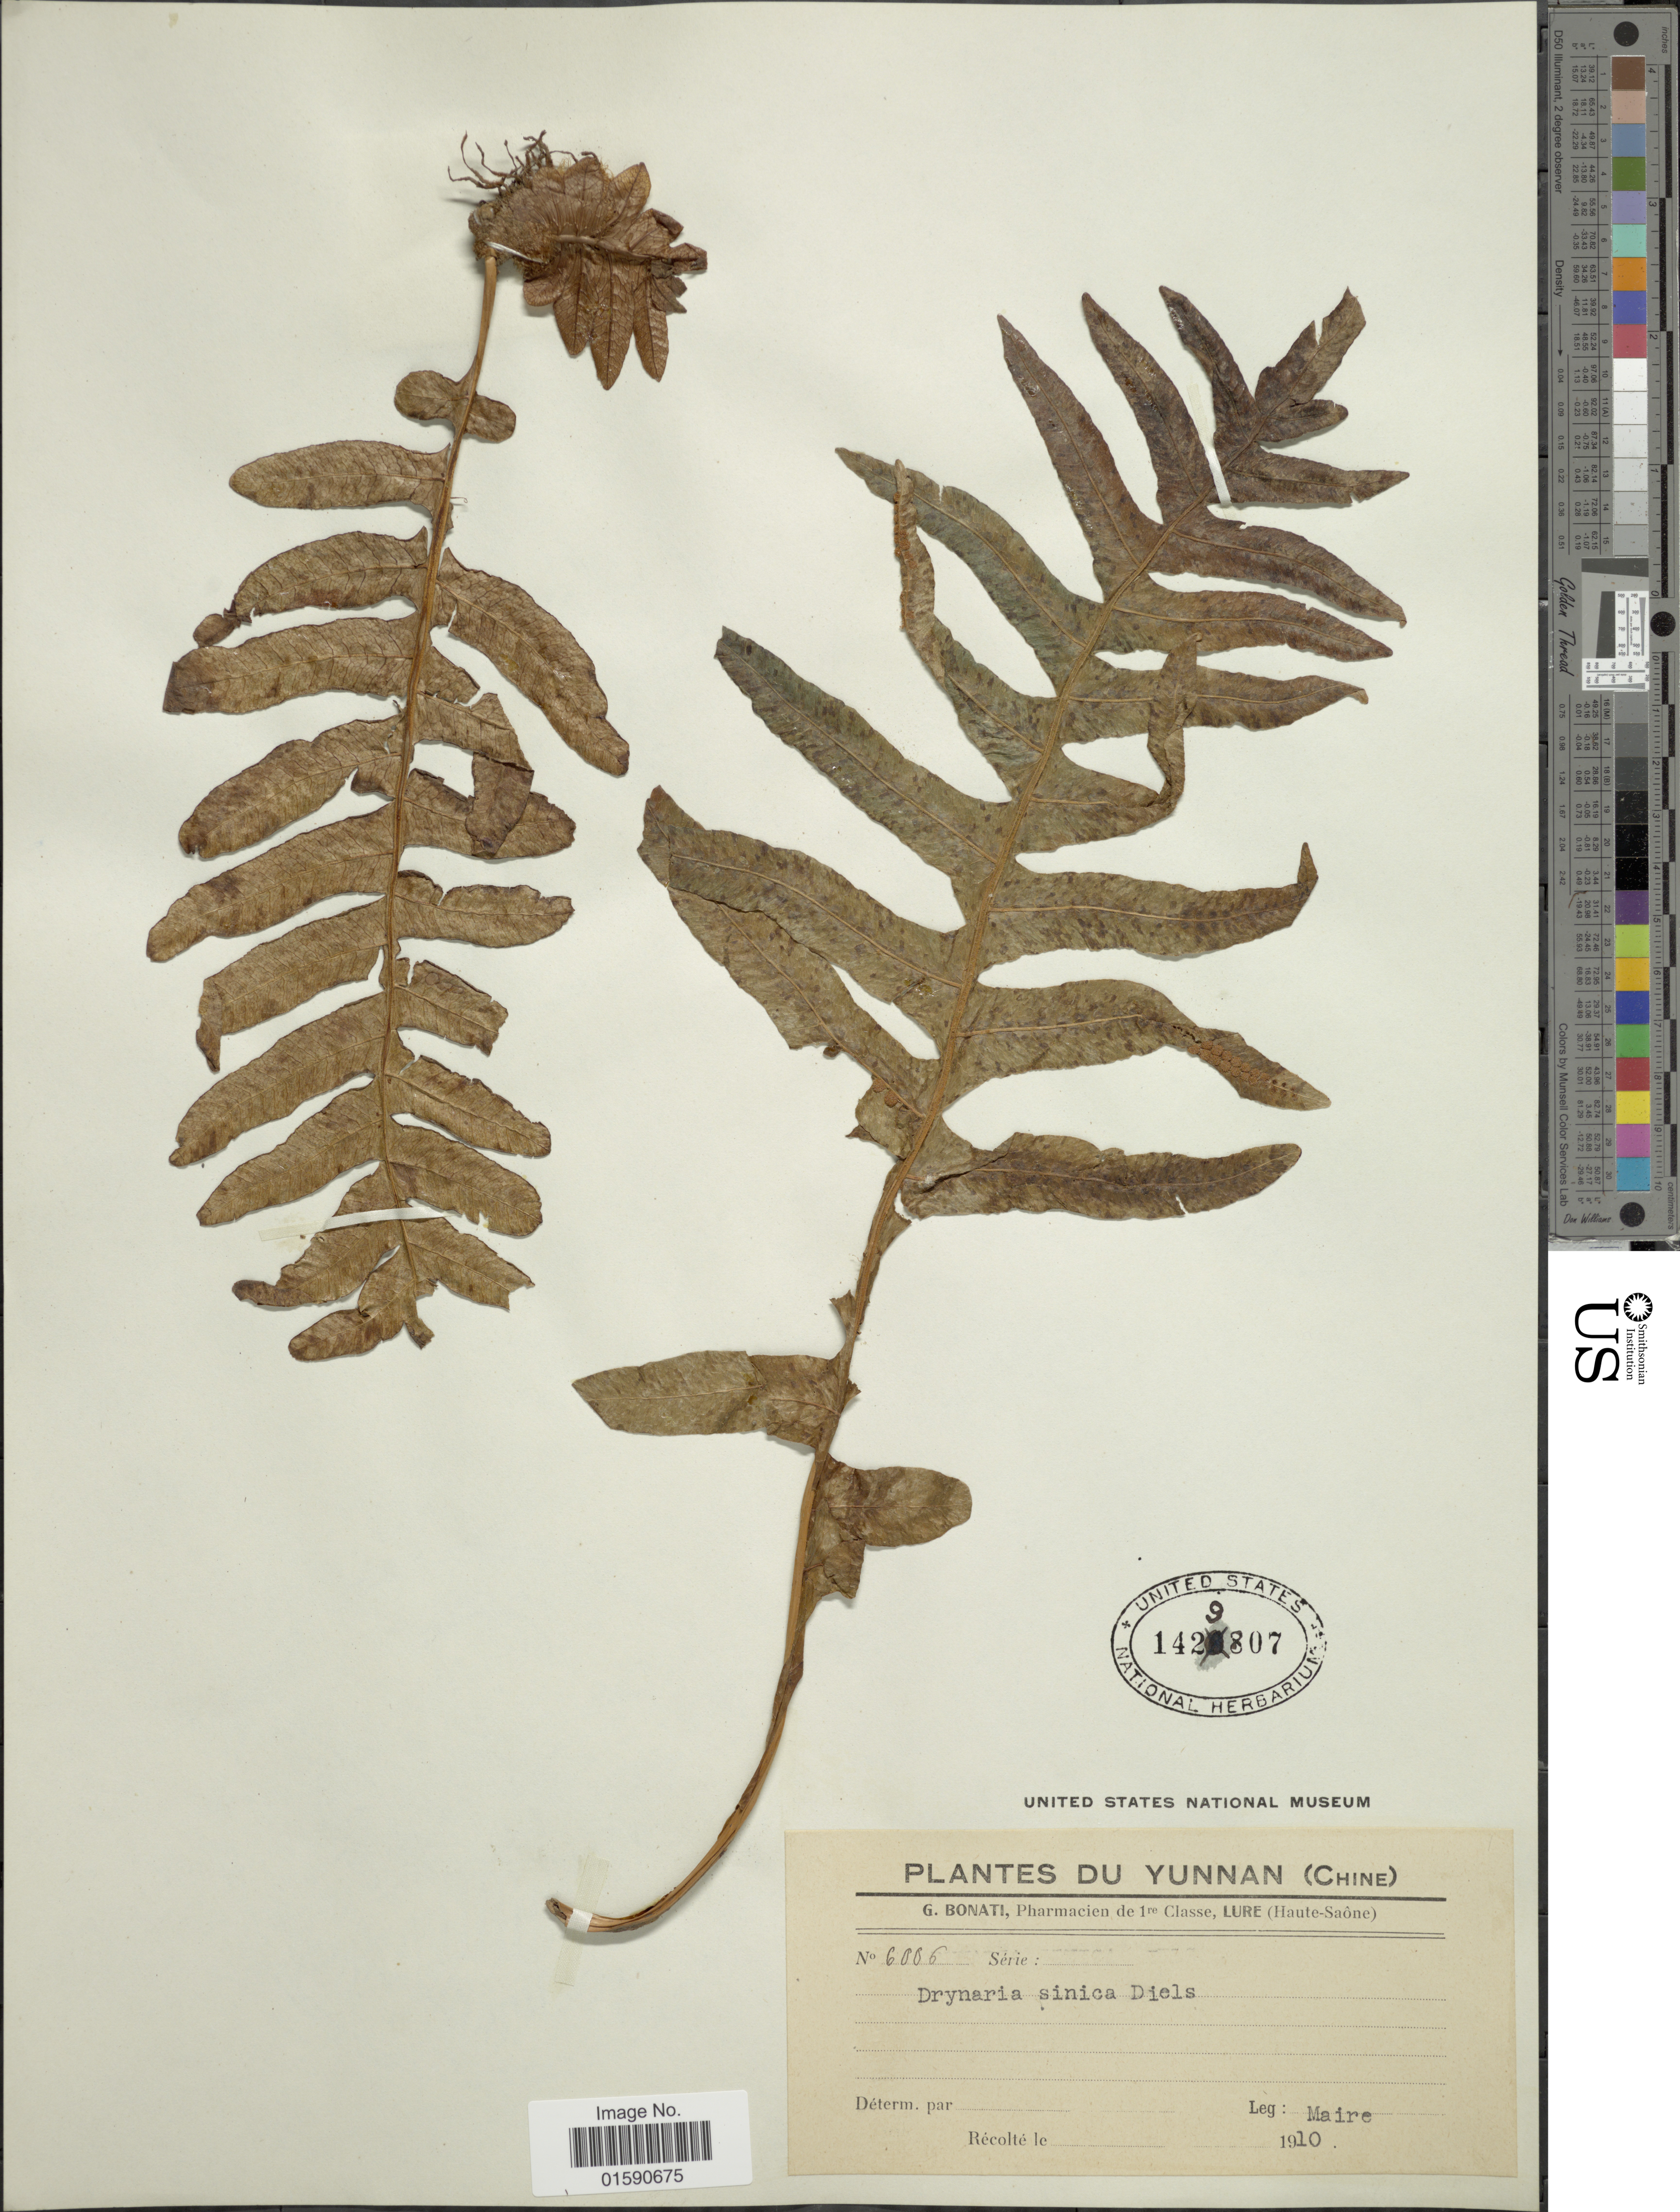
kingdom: Plantae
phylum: Tracheophyta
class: Polypodiopsida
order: Polypodiales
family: Polypodiaceae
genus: Drynaria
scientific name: Drynaria sinica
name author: Diels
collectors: Maire, --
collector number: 6006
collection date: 1910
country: China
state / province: Yunnan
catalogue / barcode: US 1429807